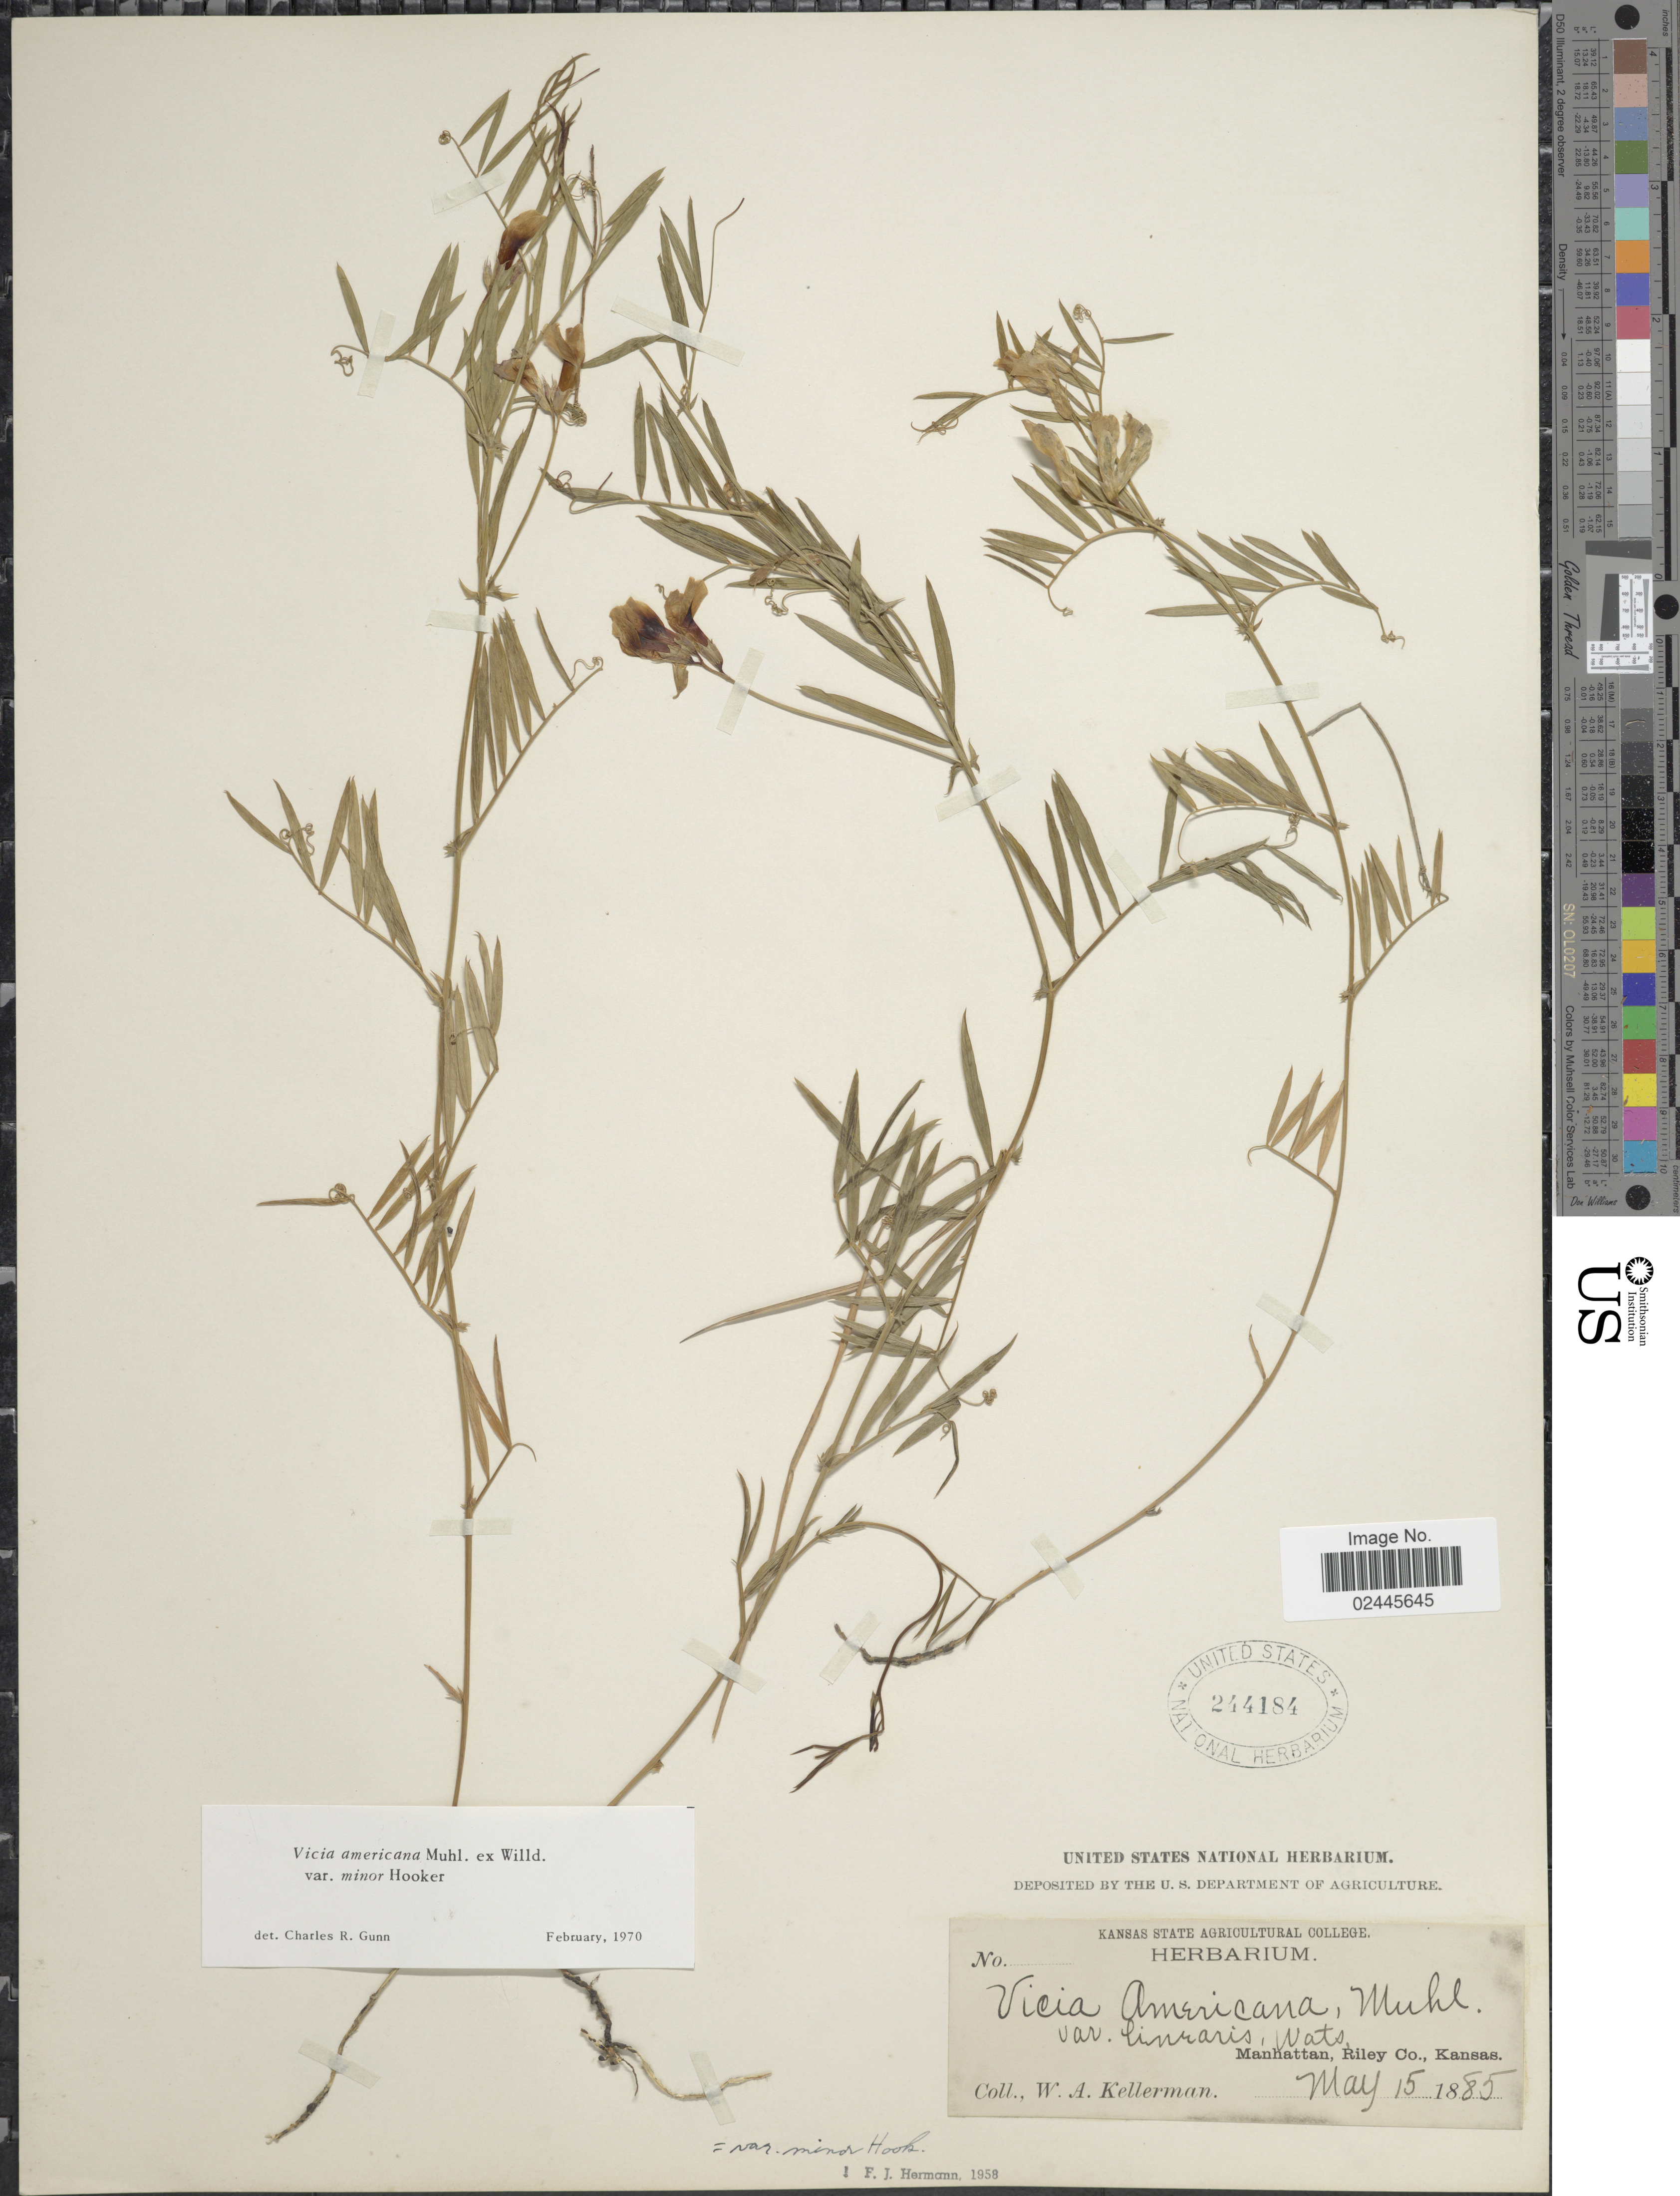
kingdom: Plantae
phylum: Tracheophyta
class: Magnoliopsida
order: Fabales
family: Fabaceae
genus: Vicia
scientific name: Vicia americana var. minor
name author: Hook.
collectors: W. Kellerman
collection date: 1885-05-15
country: United States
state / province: Kansas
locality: Manhattan, Riley Co.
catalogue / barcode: US 244184